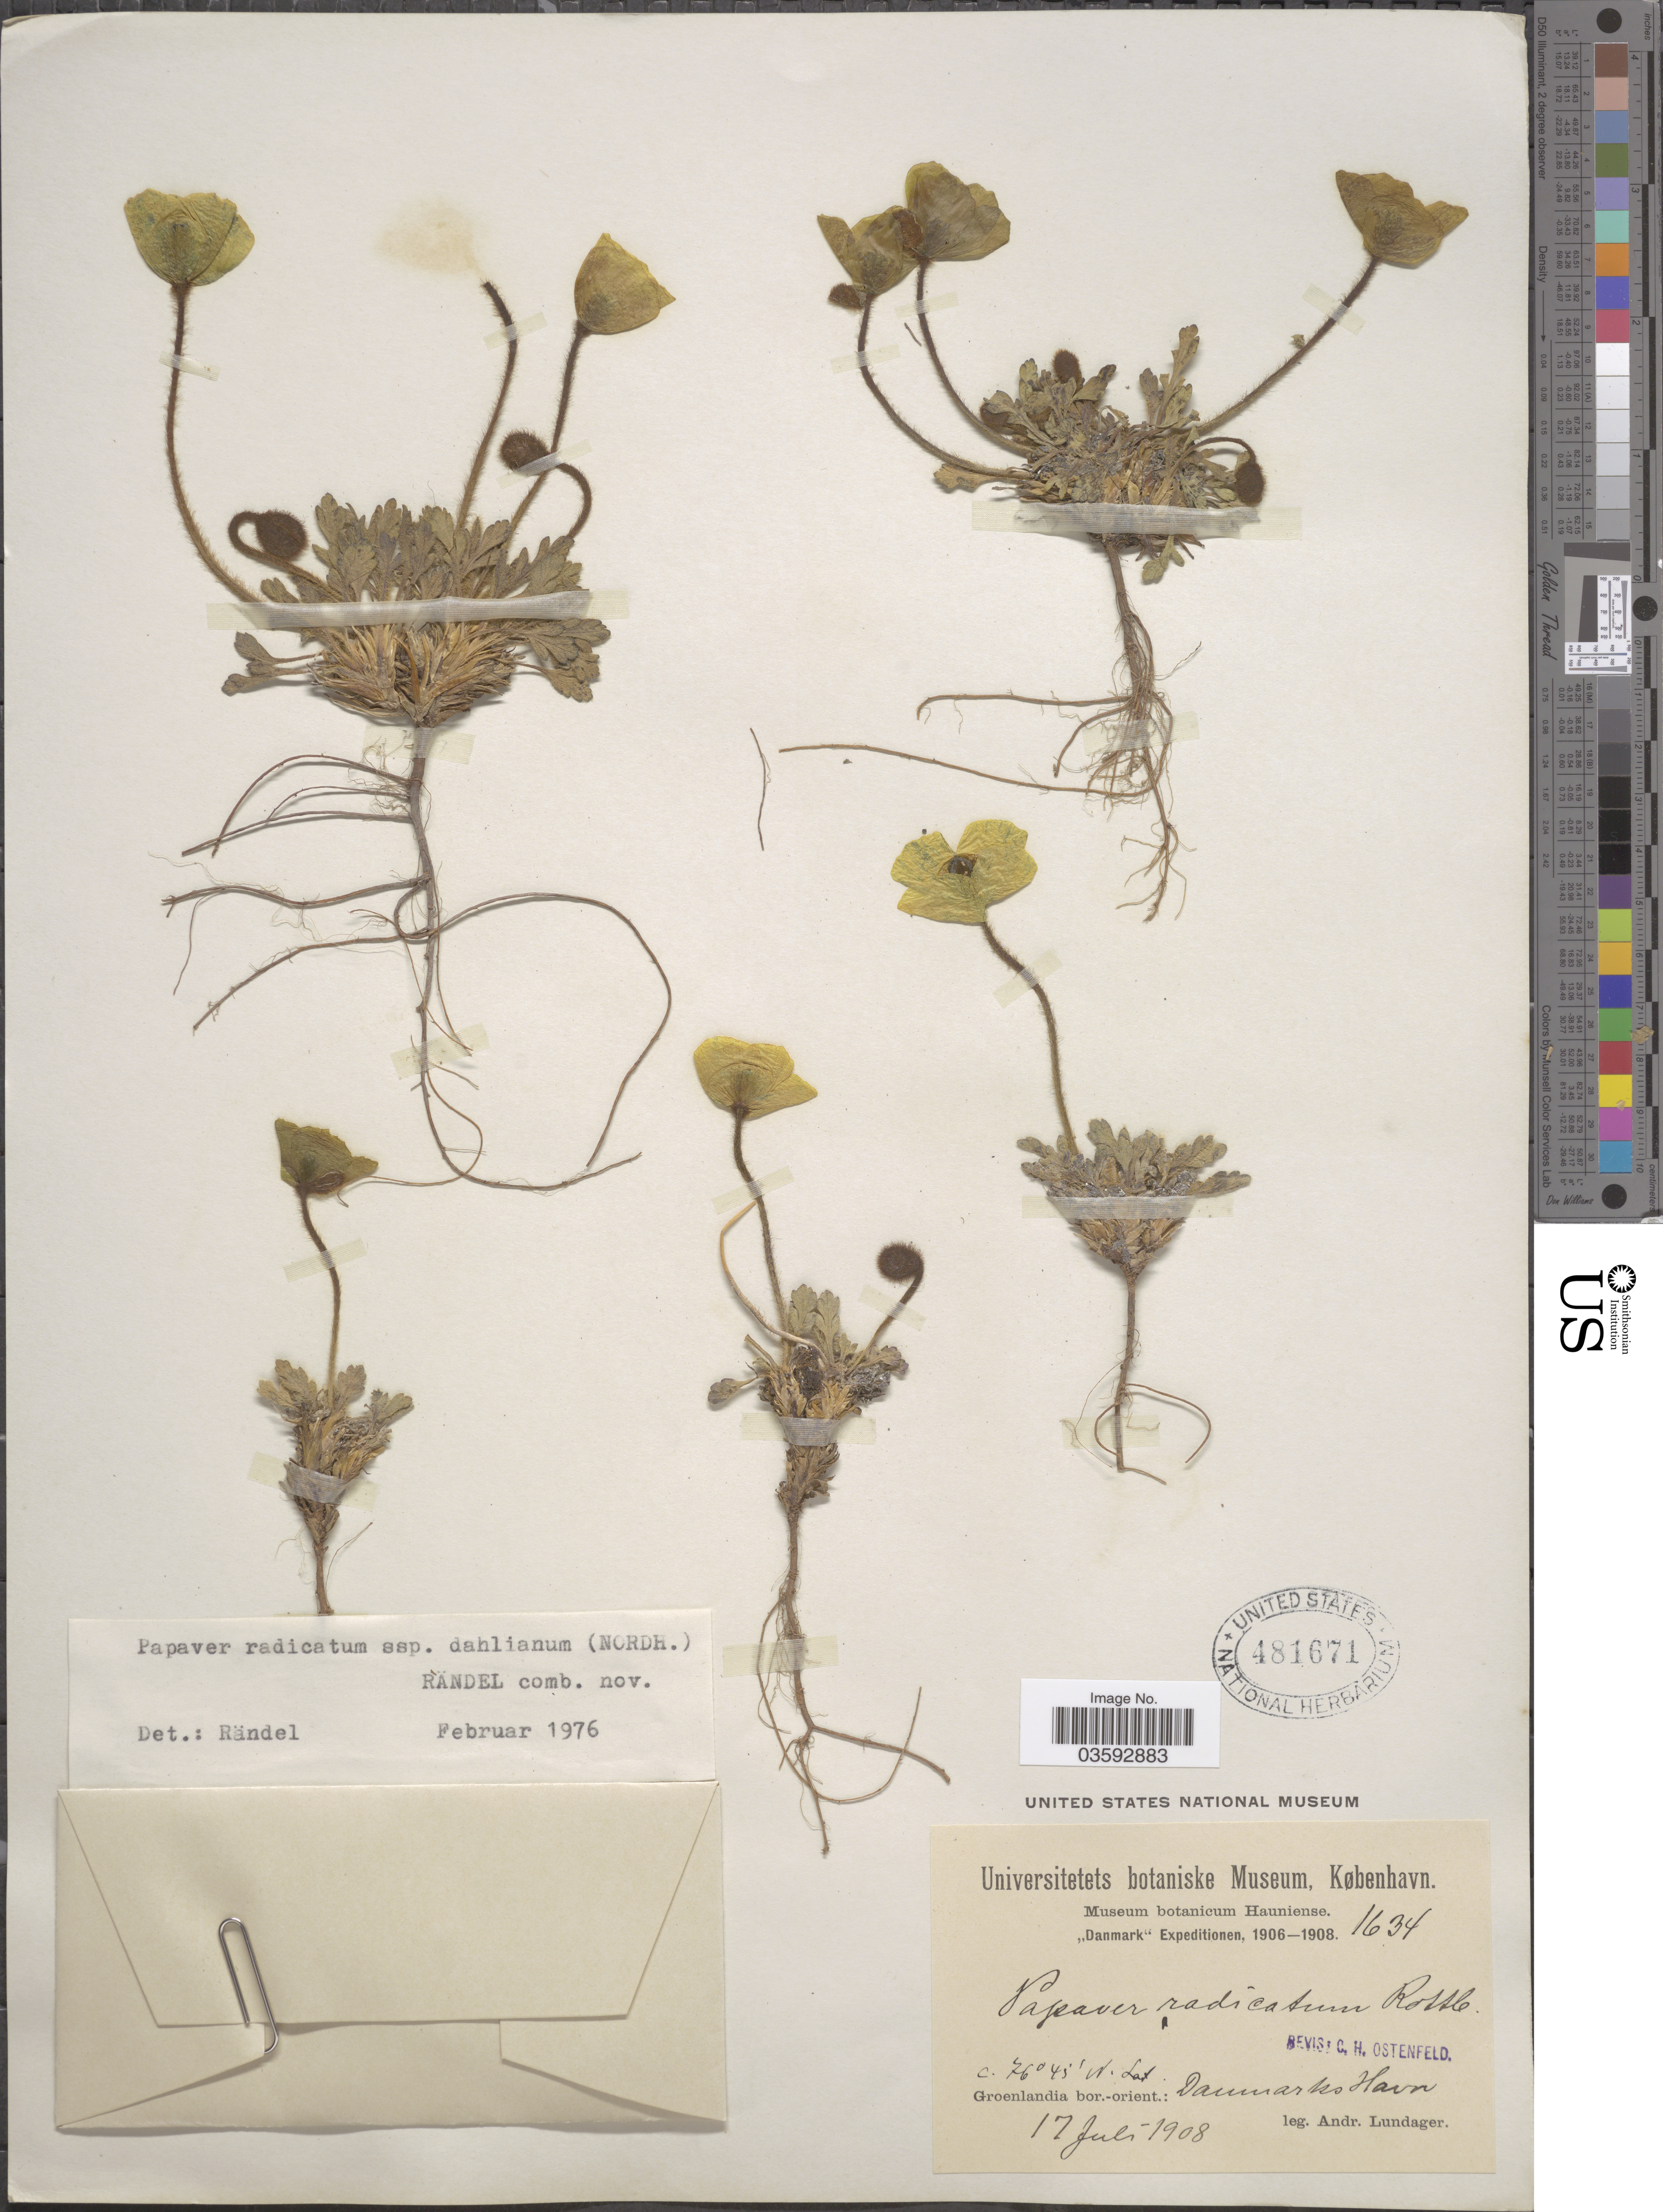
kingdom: Plantae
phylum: Tracheophyta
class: Magnoliopsida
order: Ranunculales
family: Papaveraceae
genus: Papaver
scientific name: Papaver dahlianum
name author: Nordh.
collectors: A. Lundager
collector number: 1634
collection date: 1908-07-17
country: Greenland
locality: Groenlandia bor.-orient.: Daumarks Havn.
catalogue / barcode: US 481671